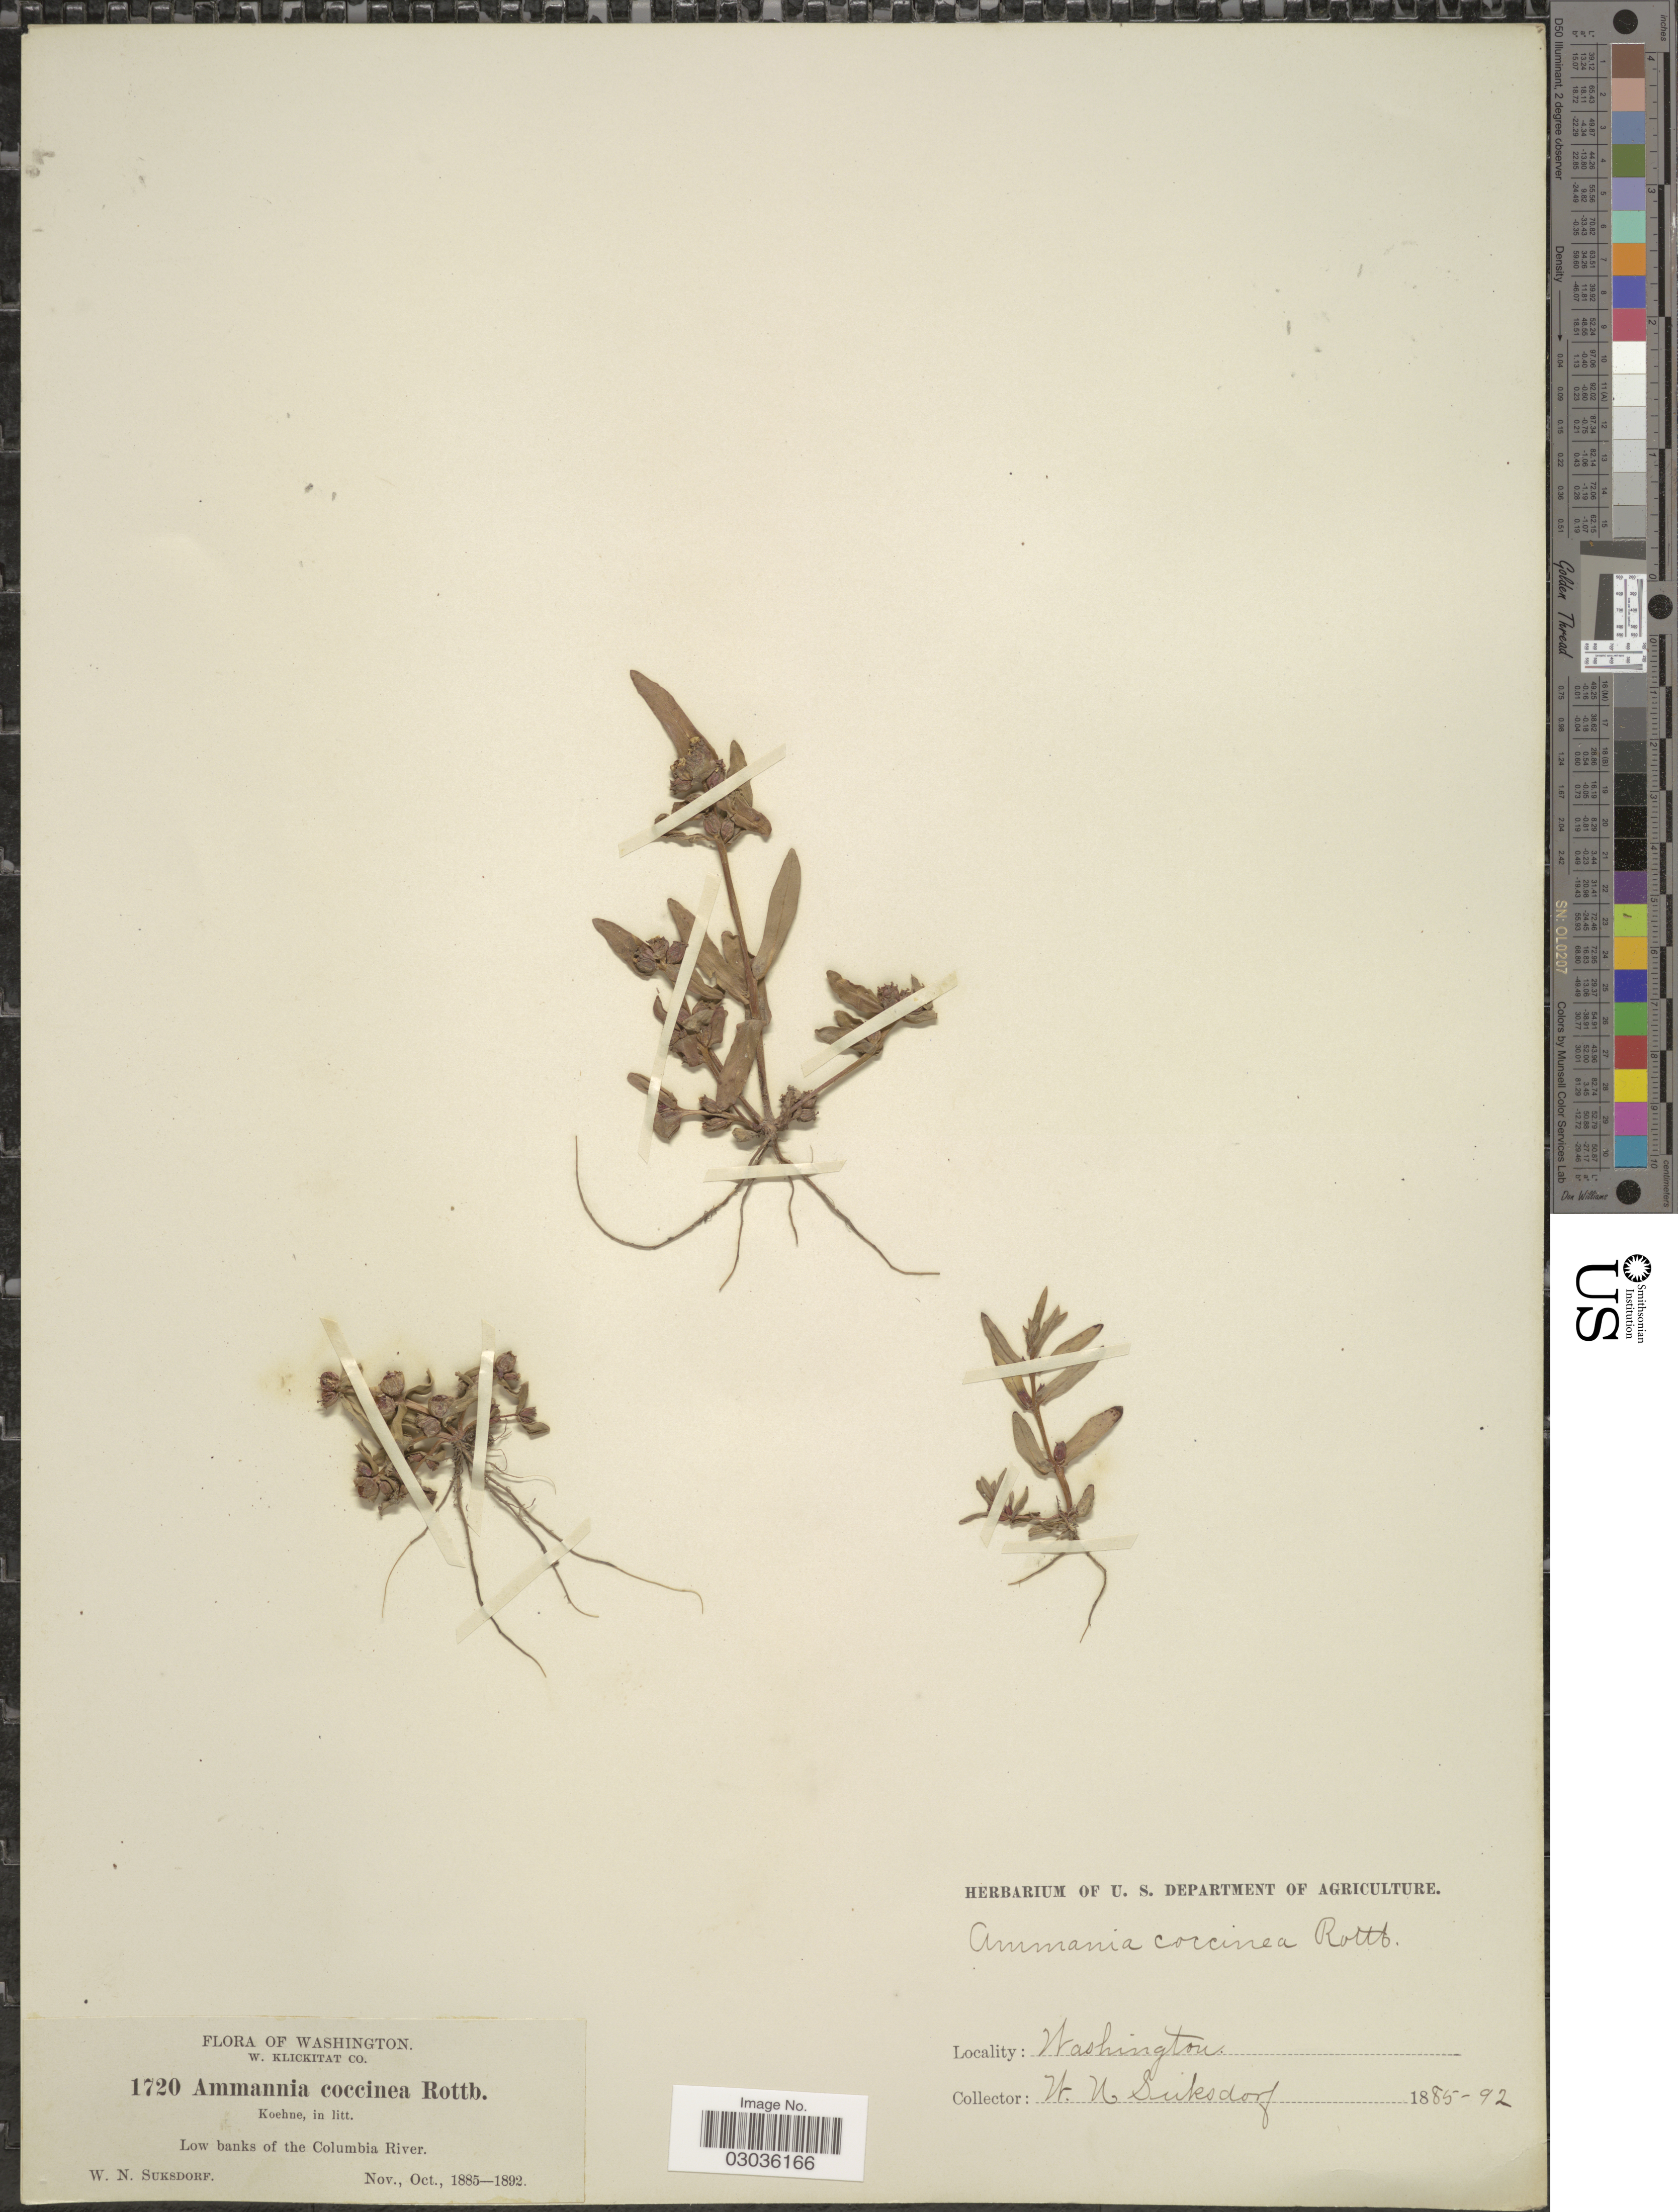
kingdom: Plantae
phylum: Tracheophyta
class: Magnoliopsida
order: Myrtales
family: Lythraceae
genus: Ammannia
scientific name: Ammannia robusta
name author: Heer & Regel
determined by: Legler, B. S.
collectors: W. N. Suksdorf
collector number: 1720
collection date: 1885-11/1892-10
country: United States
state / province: Washington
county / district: Klickitat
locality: W. Klickitat Co., Low banks of the Columbia River.